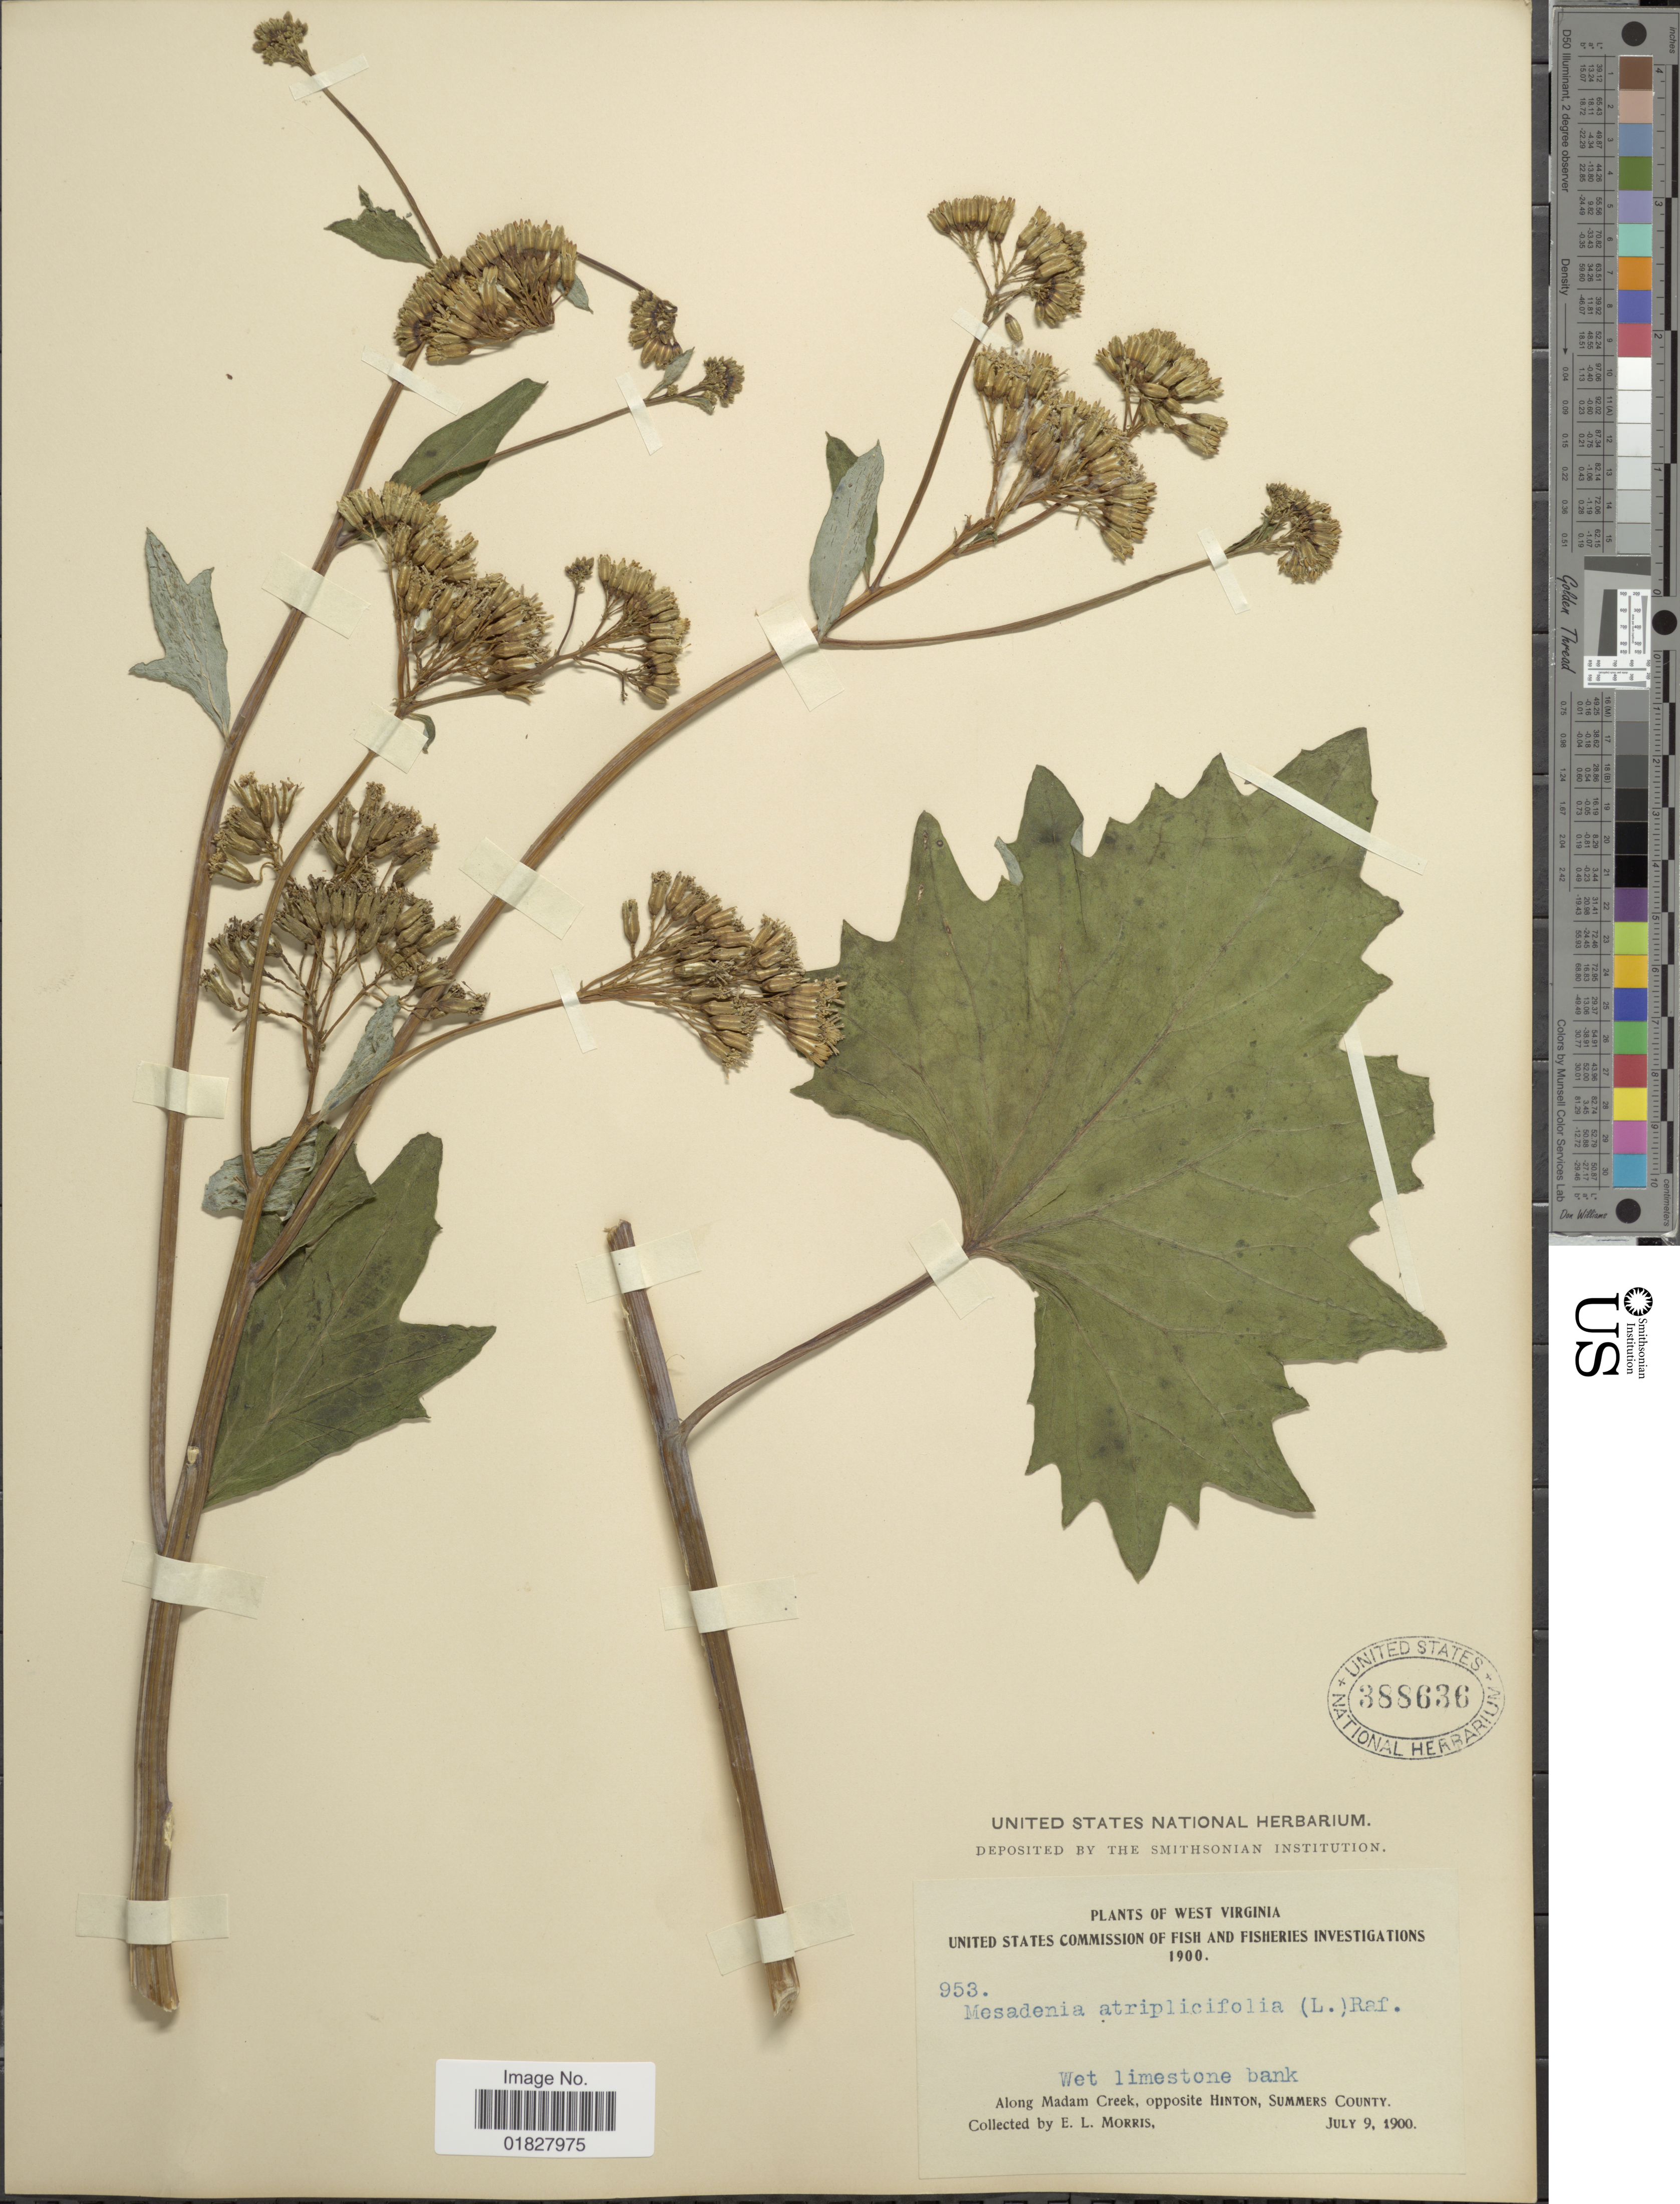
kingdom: Plantae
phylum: Tracheophyta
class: Magnoliopsida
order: Asterales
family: Asteraceae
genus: Arnoglossum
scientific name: Arnoglossum atriplicifolium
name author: (L.) H. Rob.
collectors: E. Morris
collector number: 953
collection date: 1900-07-09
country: United States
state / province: West Virginia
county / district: Summers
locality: Along Madam Creek, opposite Hinton, Summers County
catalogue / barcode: US 388636